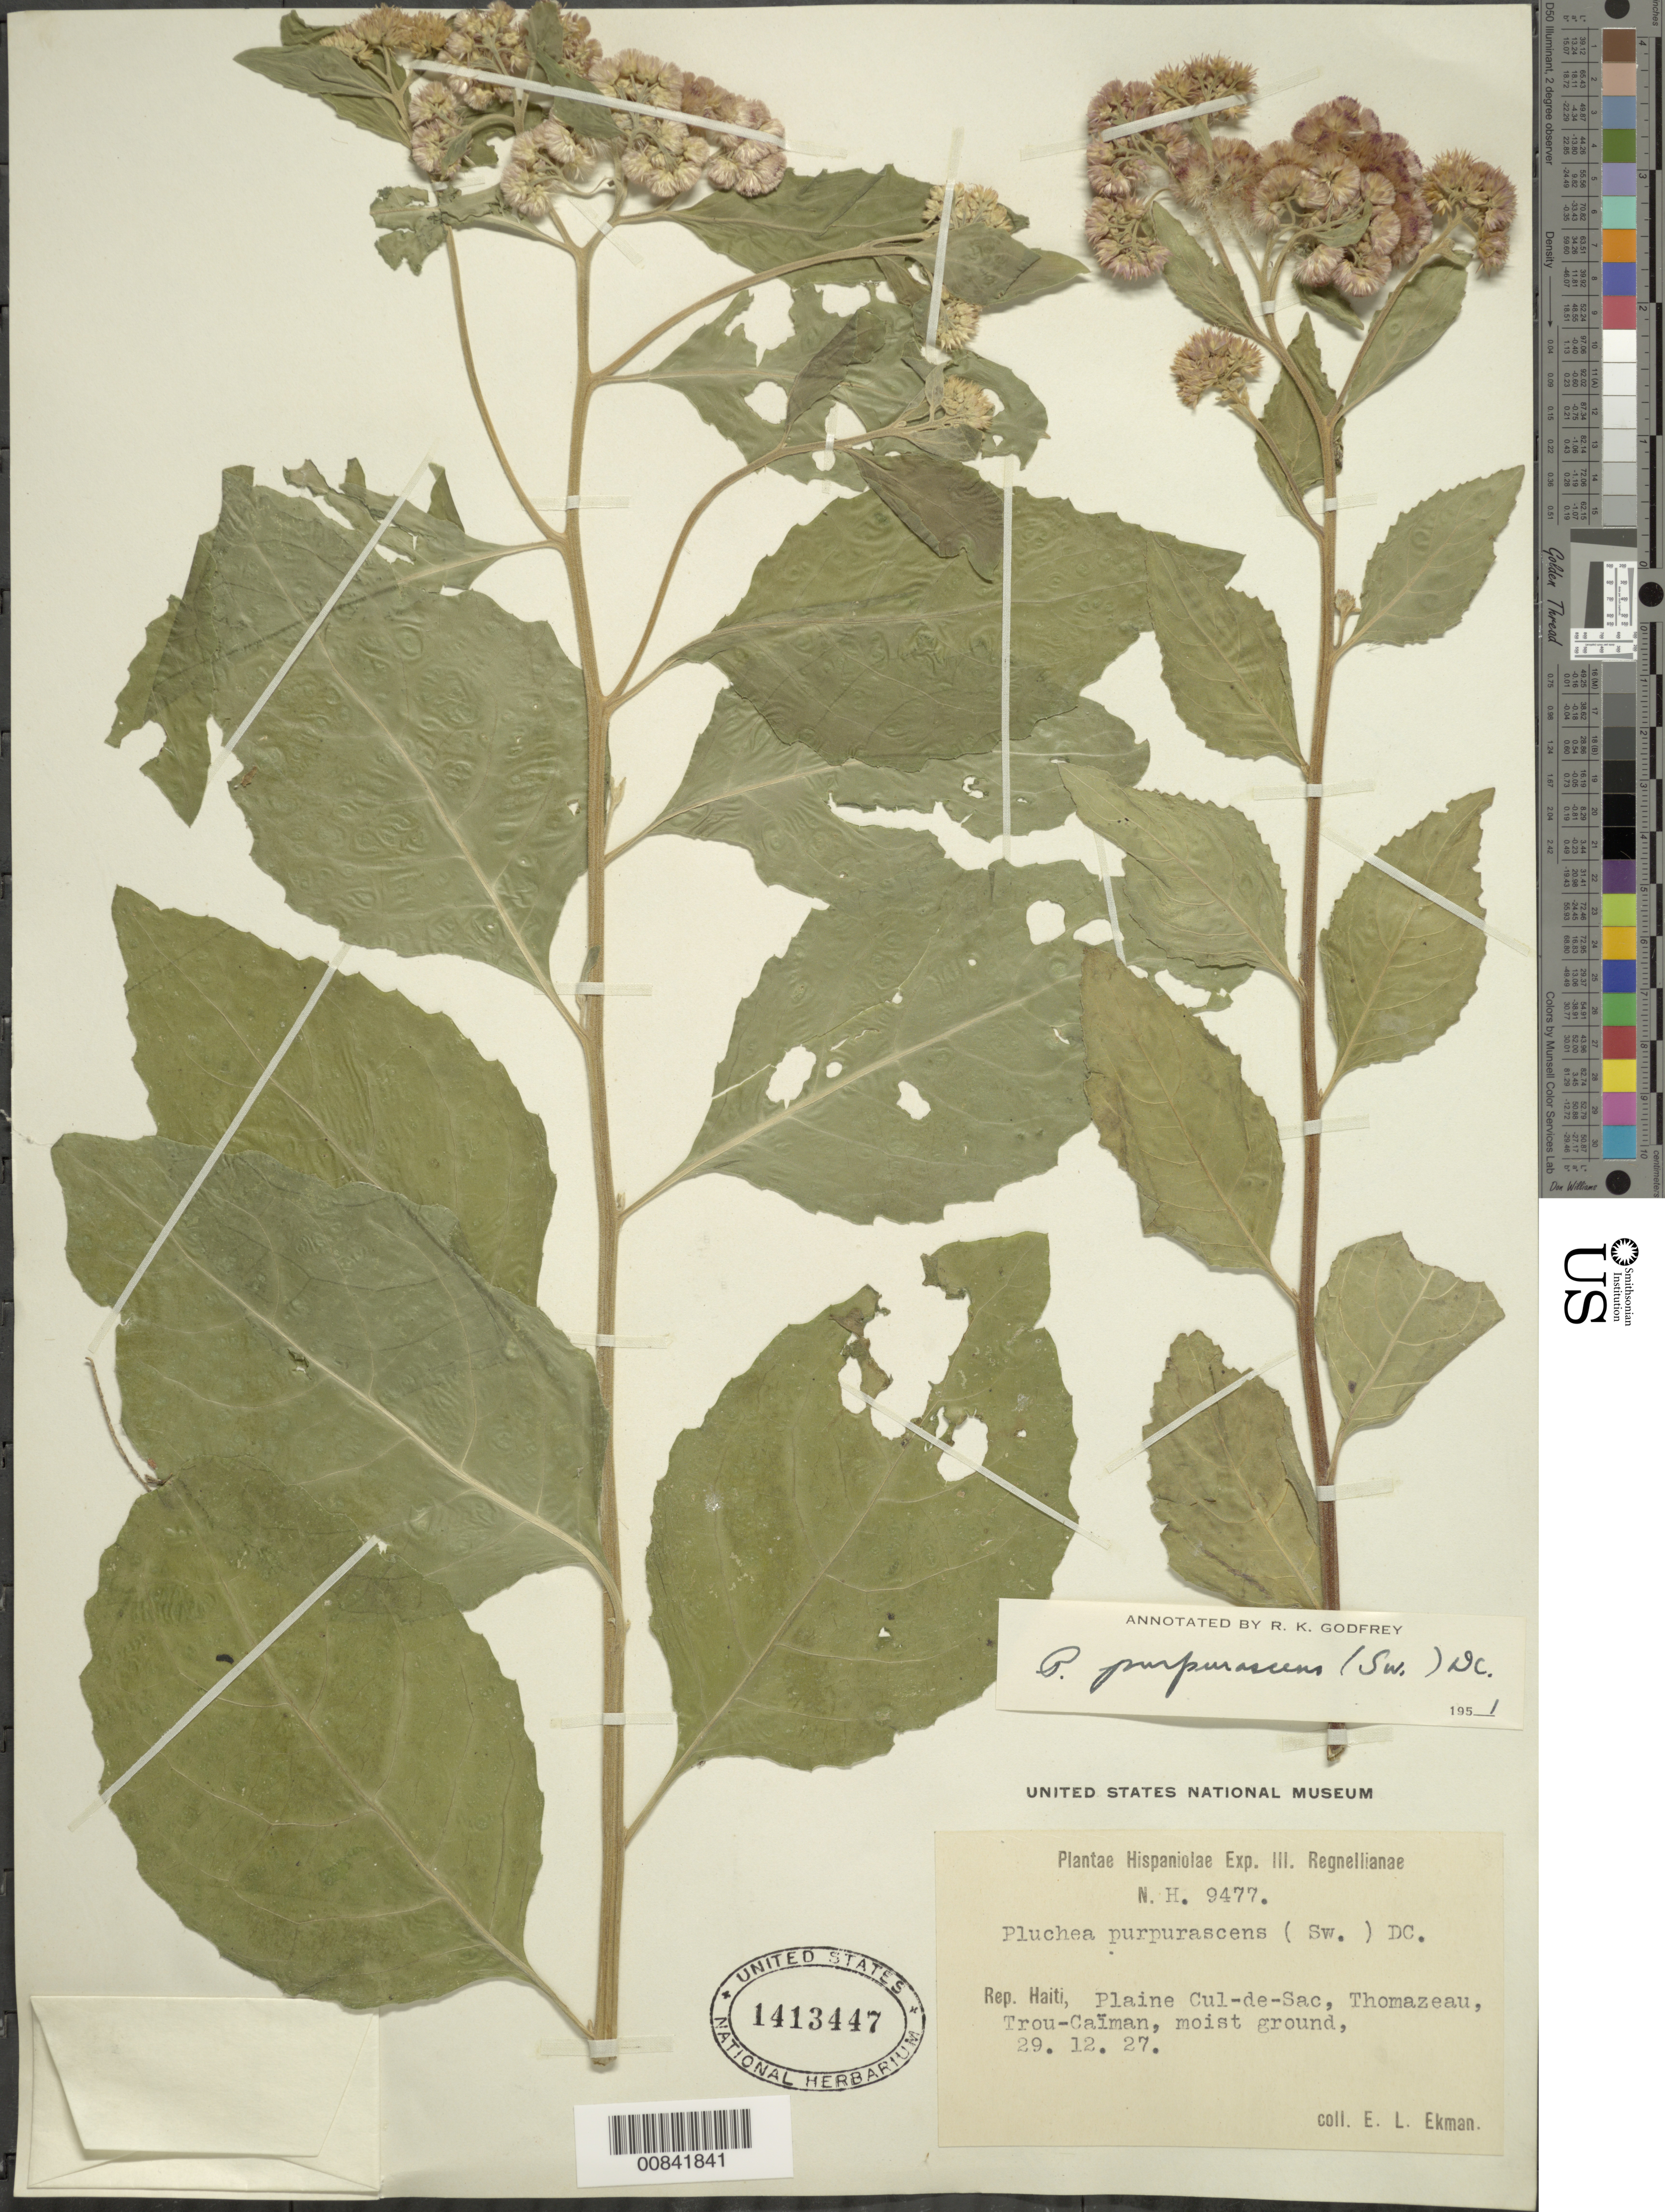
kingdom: Plantae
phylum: Tracheophyta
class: Magnoliopsida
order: Asterales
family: Asteraceae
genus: Pluchea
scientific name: Pluchea odorata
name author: (L.) Cass.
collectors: E. L. Ekman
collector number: H 9477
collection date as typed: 29 Dec 1927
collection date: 1927-12-29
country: Haiti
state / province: Ouest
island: Hispaniola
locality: Plaine Cul-de-Sac, Thomazeau, Trou-Caïman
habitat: Moist ground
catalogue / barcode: US 1413447